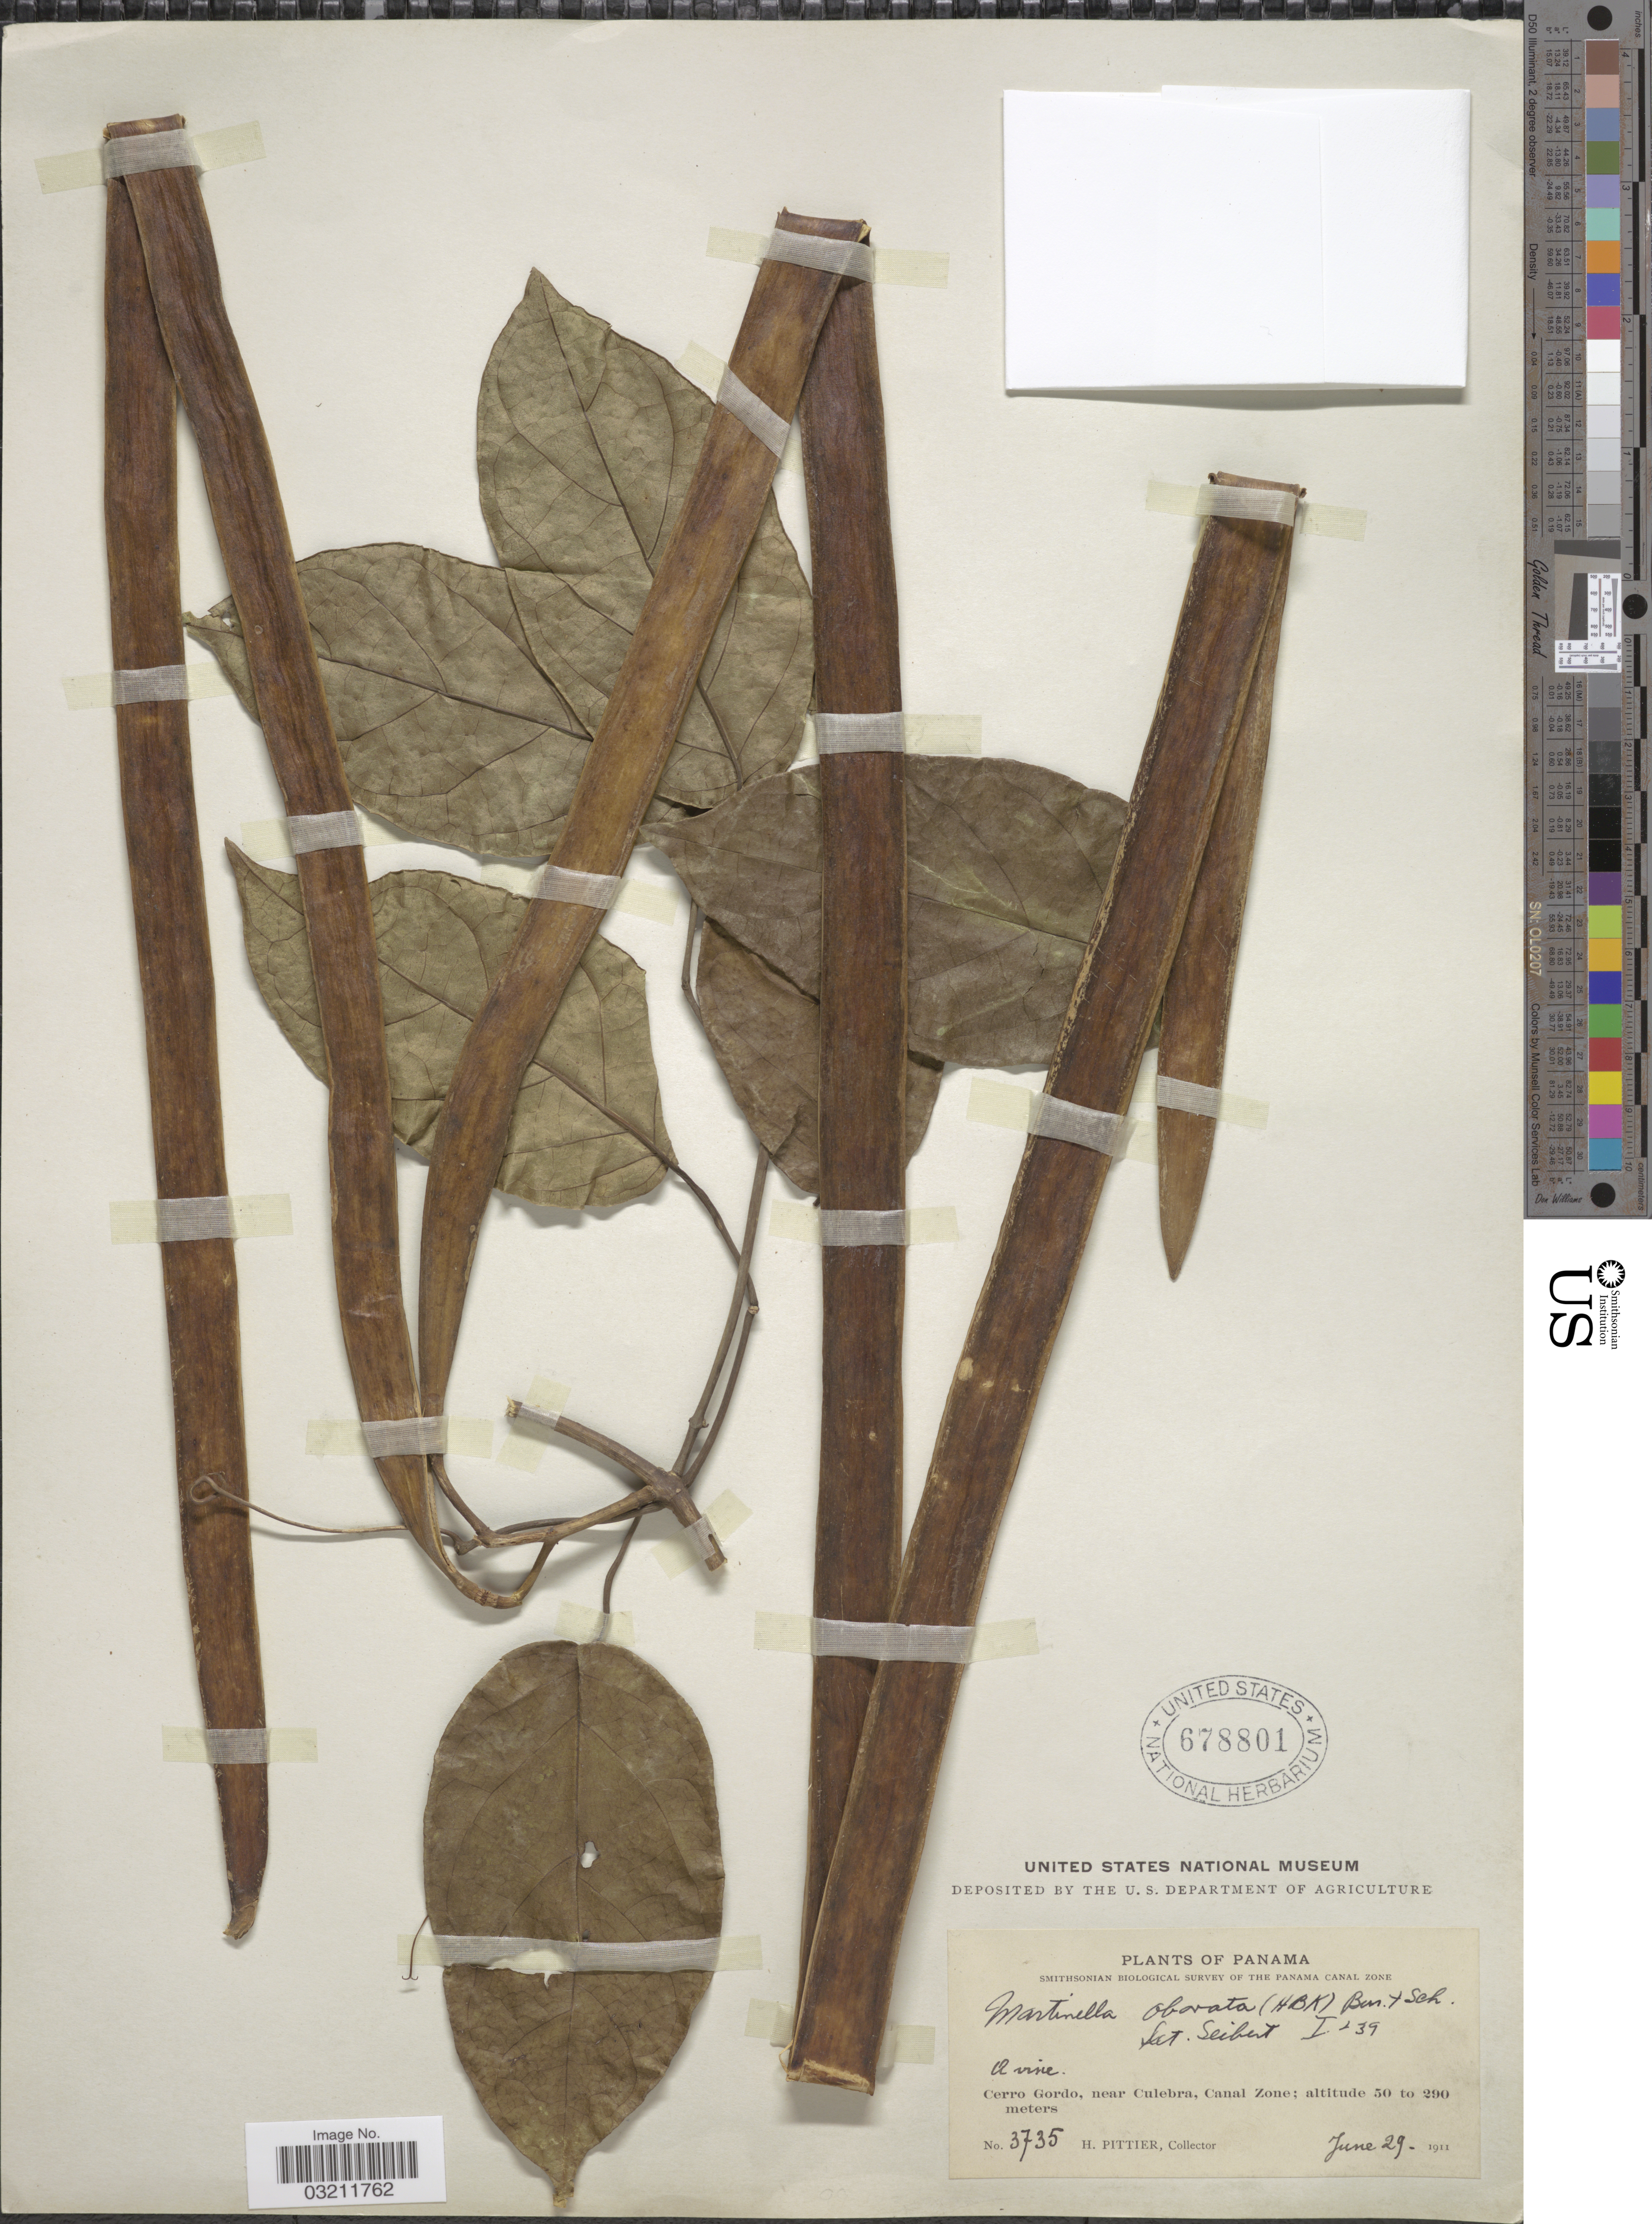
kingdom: Plantae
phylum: Tracheophyta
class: Magnoliopsida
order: Lamiales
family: Bignoniaceae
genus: Martinella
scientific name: Martinella obovata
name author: (Kunth) Bureau & K. Schum.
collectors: H. F. Pittier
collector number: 3735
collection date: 1911-06-29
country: Panama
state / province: Colón / Panamá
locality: Cerro Gordo, near Culebra, Canal Zone.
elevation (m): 50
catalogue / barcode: US 678801